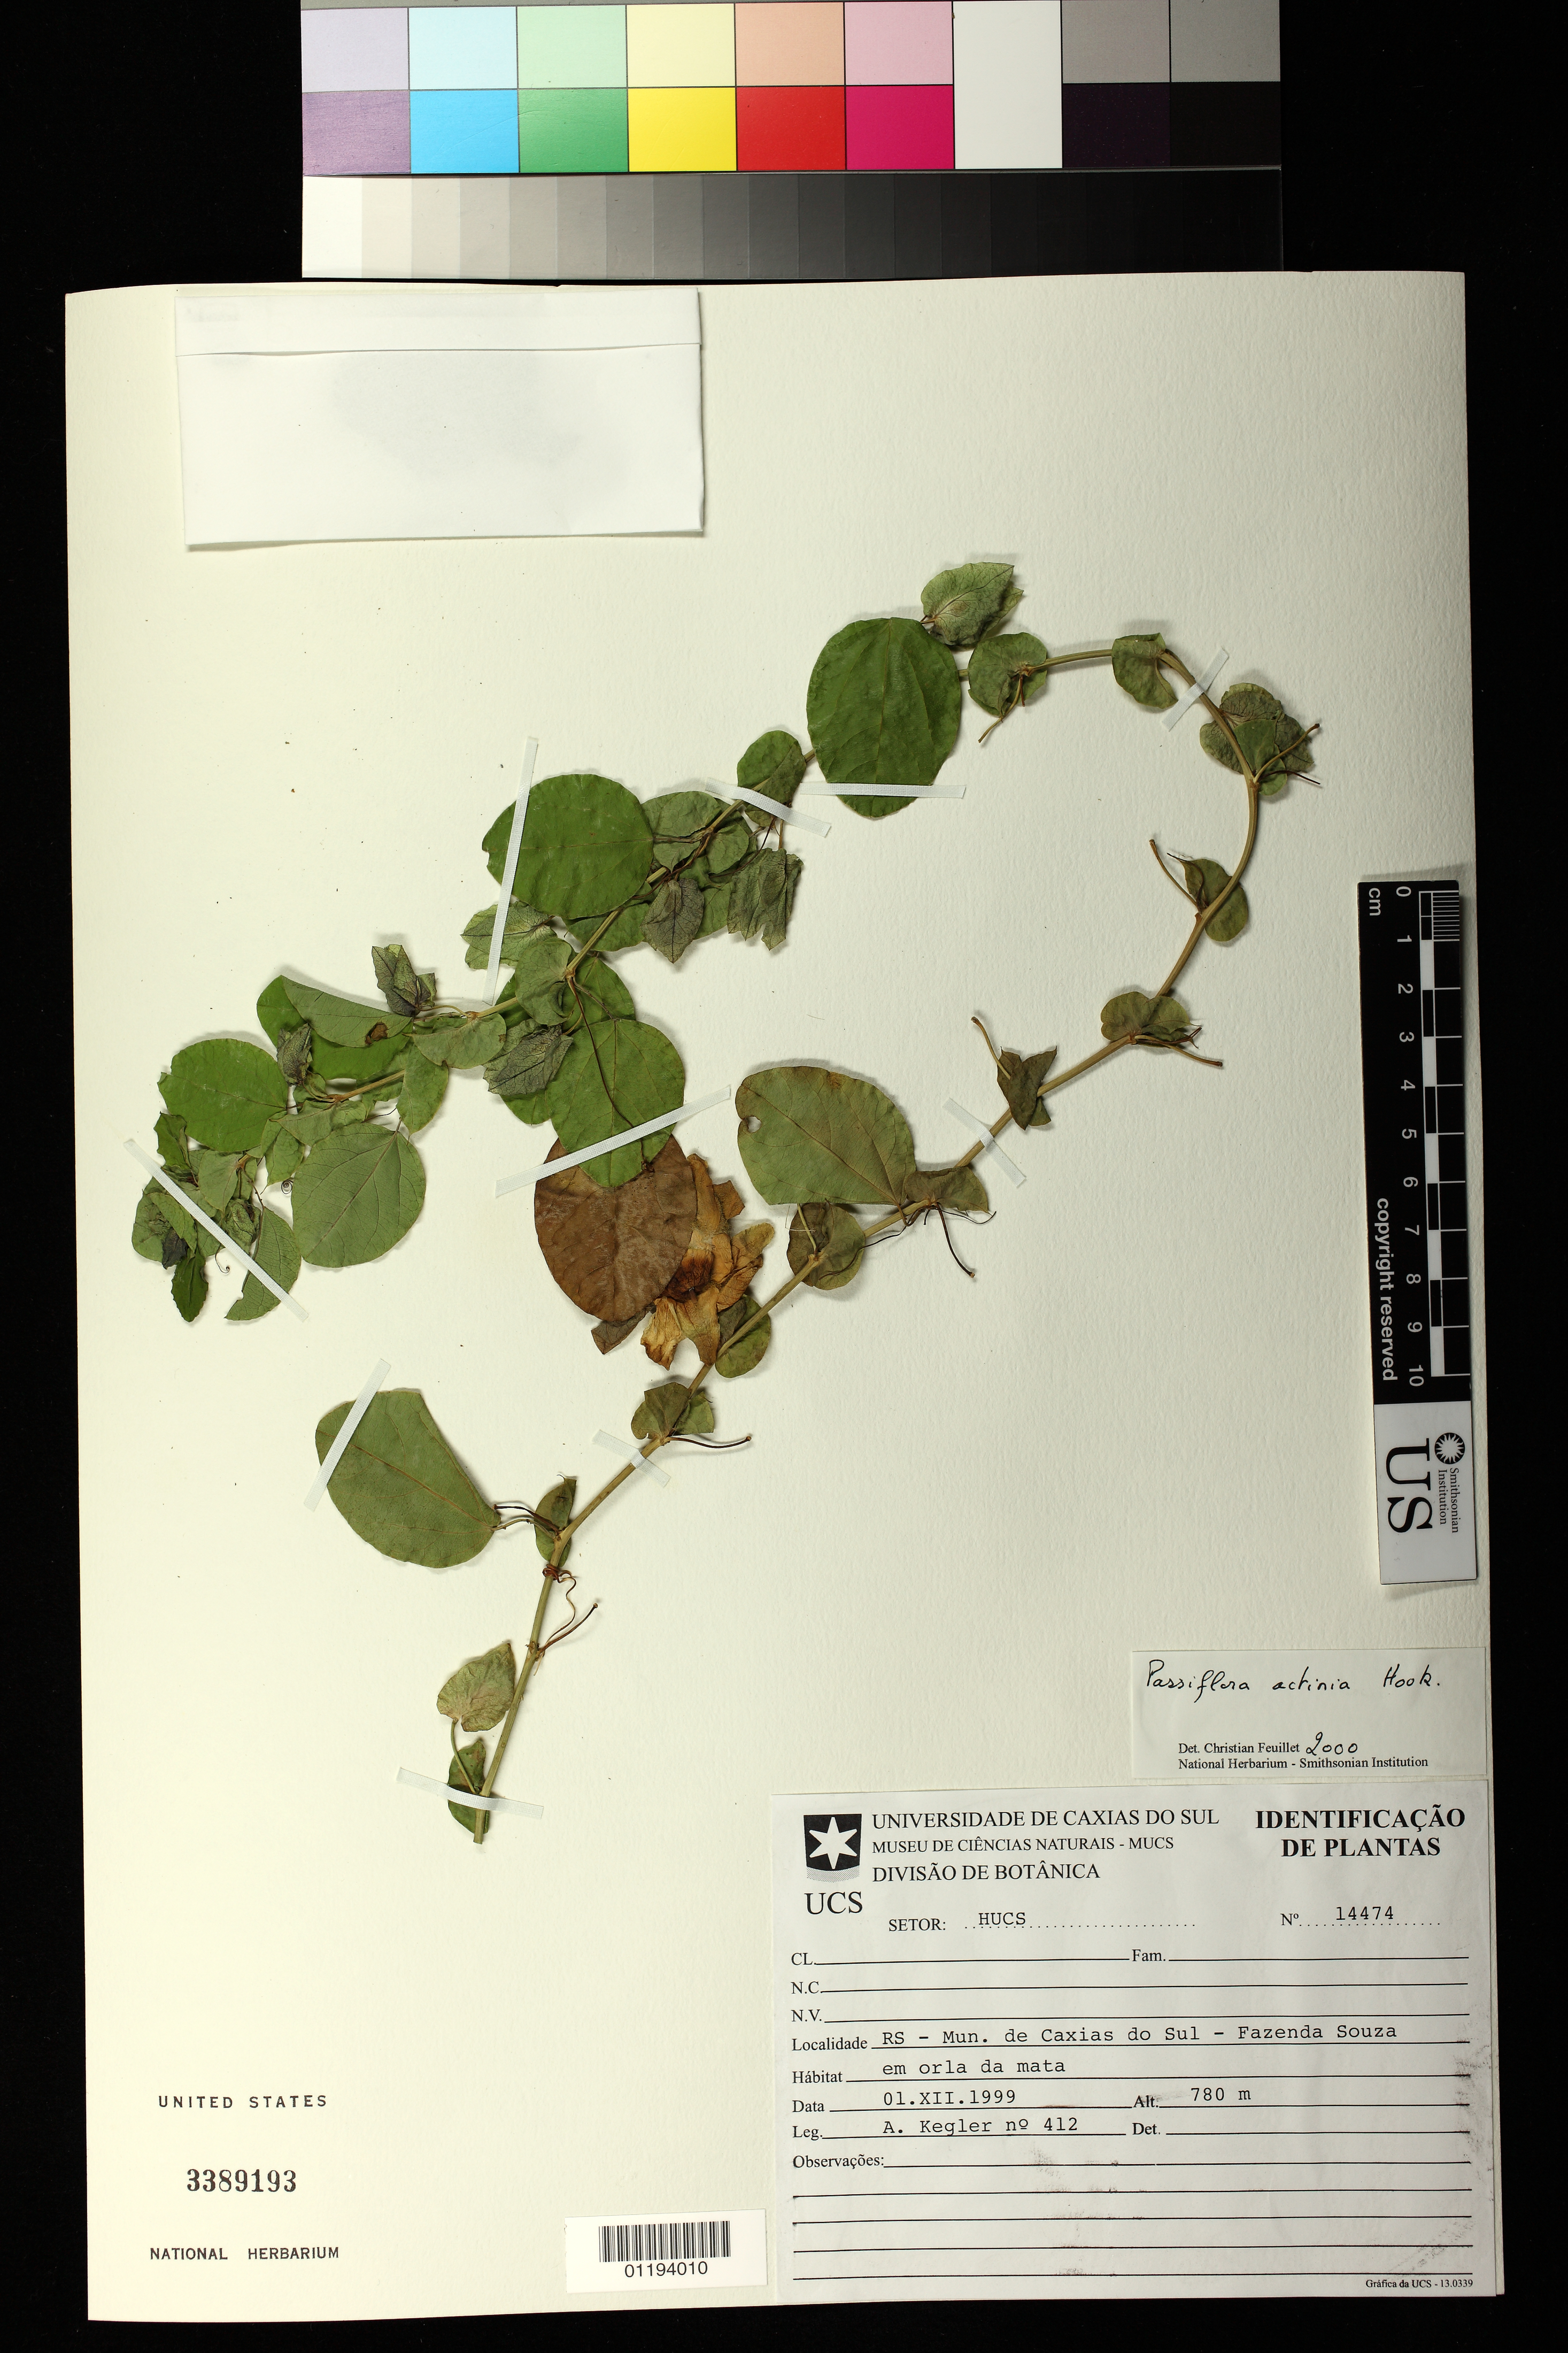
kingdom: Plantae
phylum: Tracheophyta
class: Magnoliopsida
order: Malpighiales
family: Passifloraceae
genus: Passiflora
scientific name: Passiflora actinia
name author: Hook.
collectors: A. Kegler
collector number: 412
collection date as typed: Dec 1 1999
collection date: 1999-12-01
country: Brazil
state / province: Rio Grande do Sul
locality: RS - Mun. de Caxias do Sul - Fazenda Souza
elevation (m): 780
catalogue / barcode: US 3389193